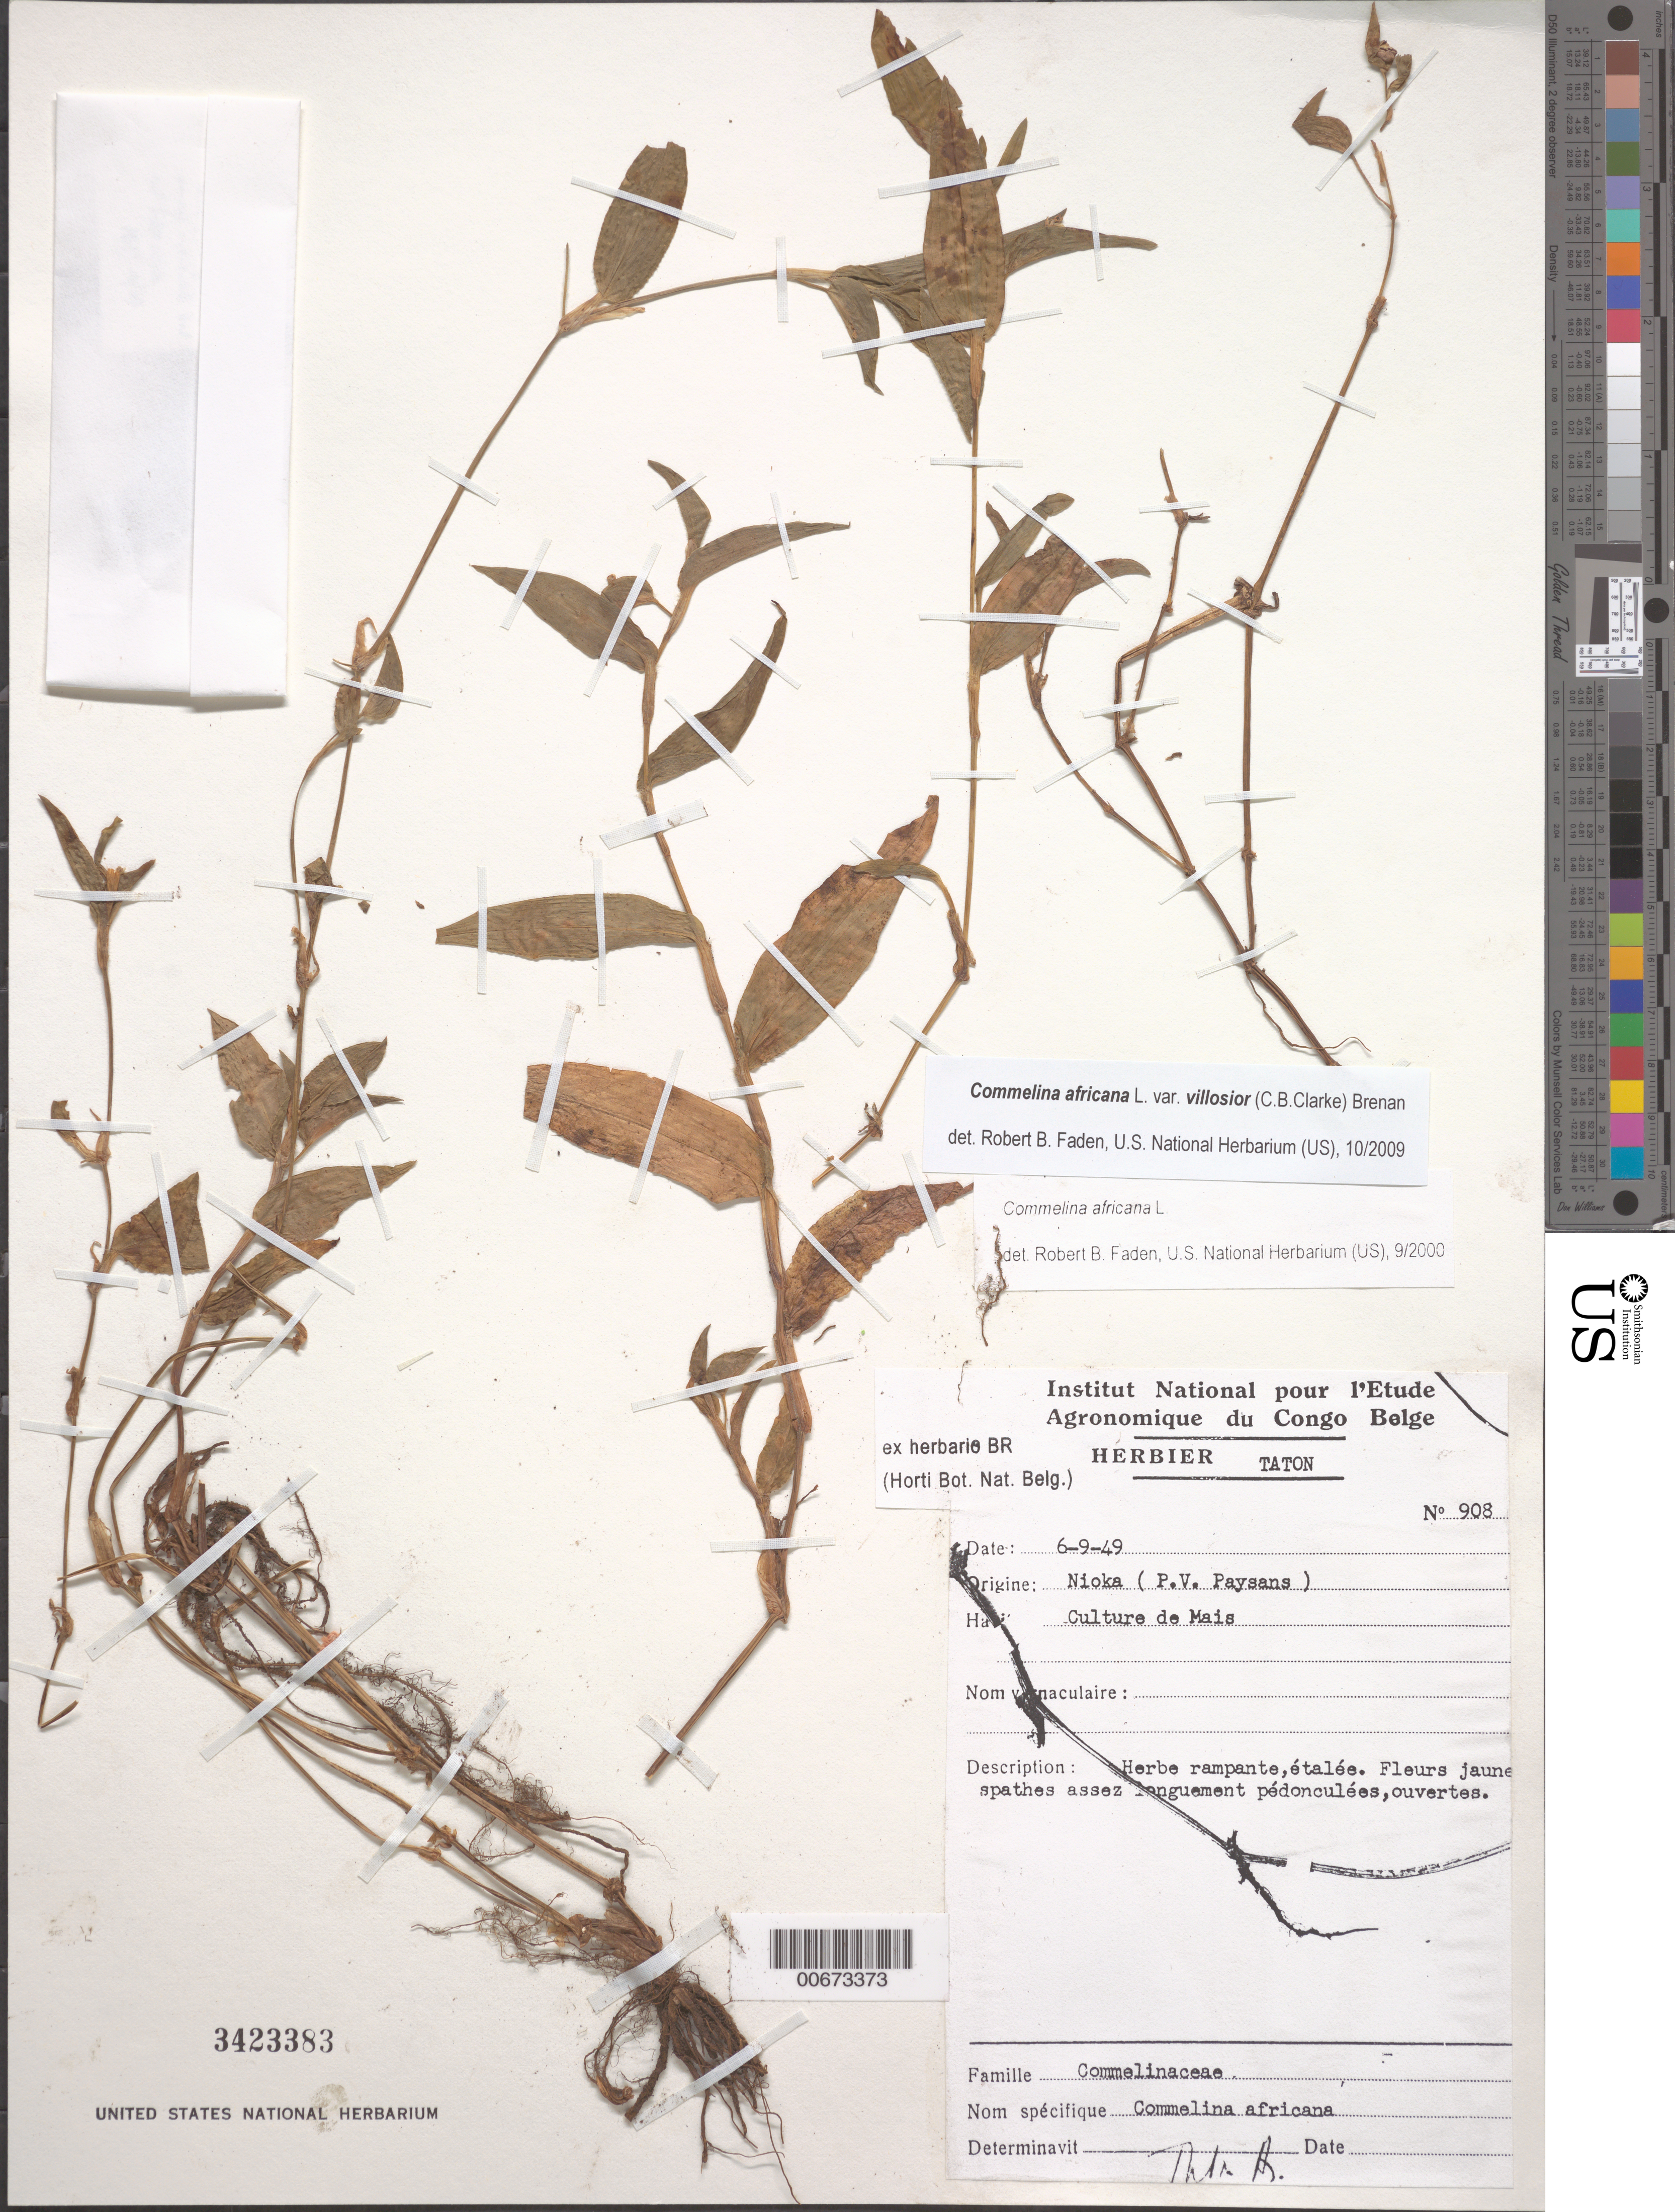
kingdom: Plantae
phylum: Tracheophyta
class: Liliopsida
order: Commelinales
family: Commelinaceae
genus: Commelina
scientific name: Commelina africana var. villosior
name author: (C.B. Clarke) Brenan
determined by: Faden, Robert B., (US), Smithsonian Institution - National Museum of Natural History (UNITED STATES)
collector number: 908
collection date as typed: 06 Sep 1949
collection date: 1949-09-06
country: Congo, Democratic Republic of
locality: Nioka.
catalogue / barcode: US 3423383